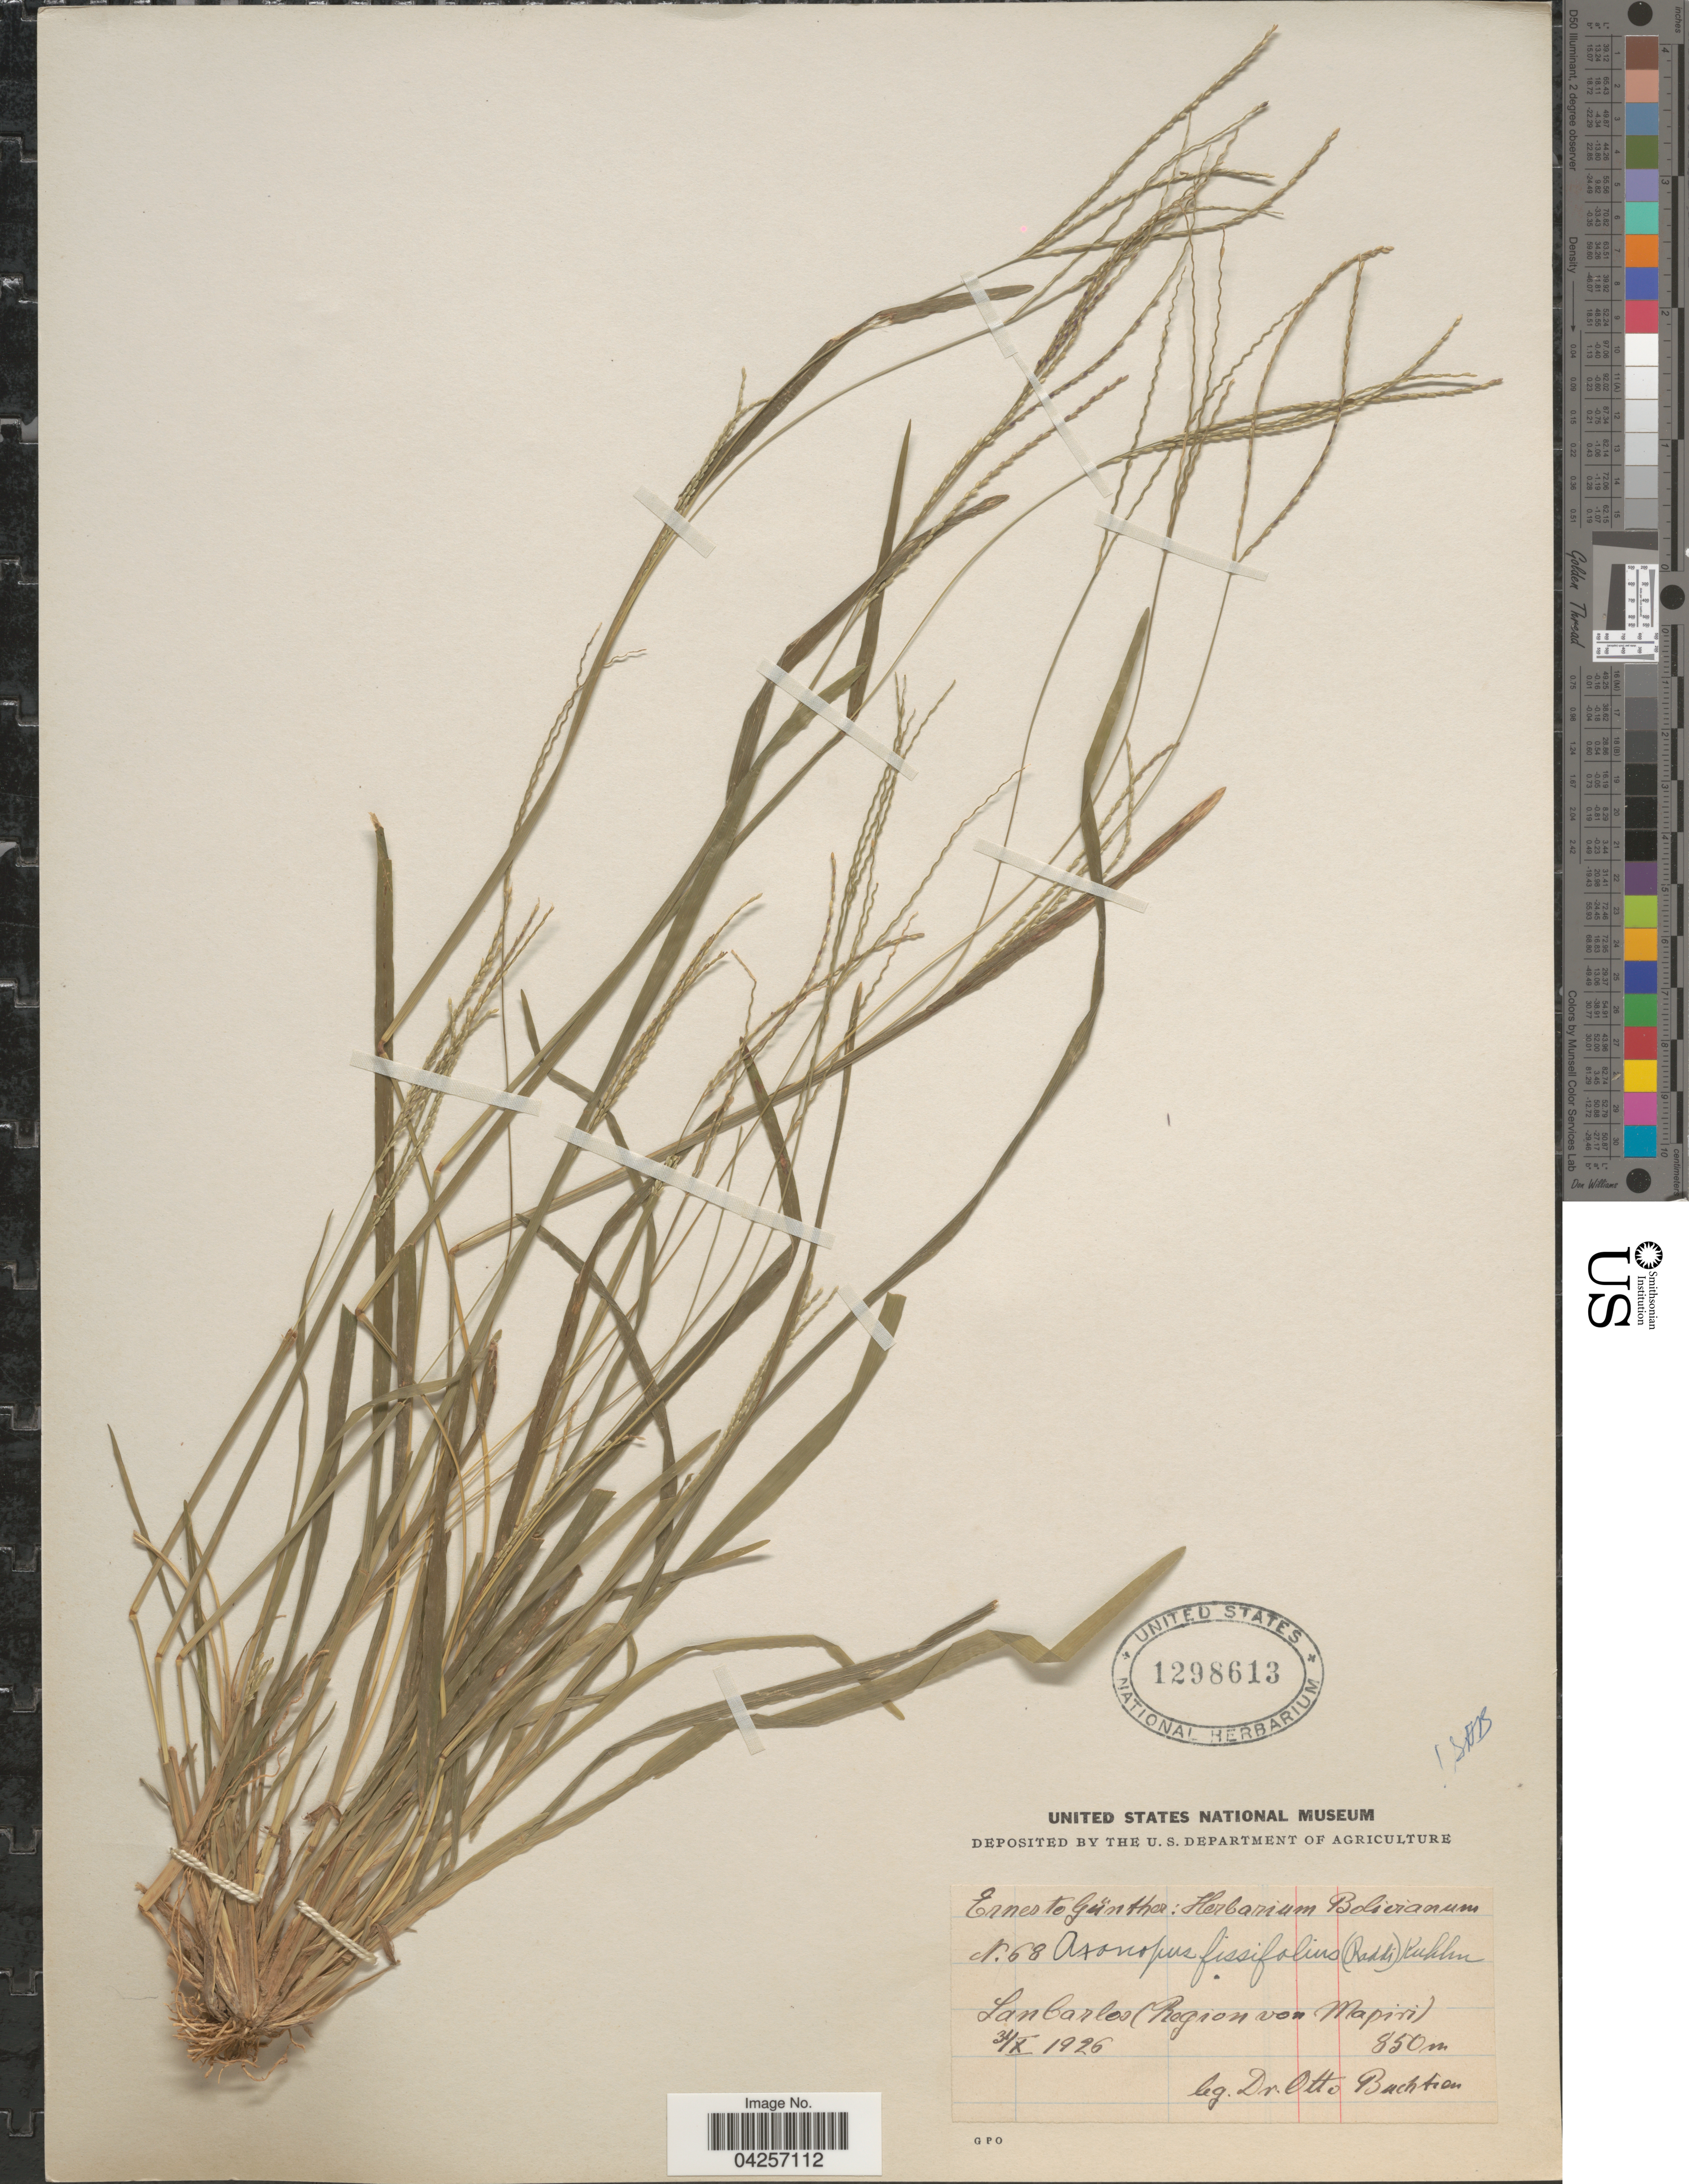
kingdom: Plantae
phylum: Tracheophyta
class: Liliopsida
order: Poales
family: Poaceae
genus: Axonopus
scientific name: Axonopus fissifolius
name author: (Raddi) Kuhlm.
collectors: O. Buchtien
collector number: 68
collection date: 1926-10-31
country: Bolivia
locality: San Carlos (Region von Mapiri).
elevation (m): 850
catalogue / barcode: US 1298613